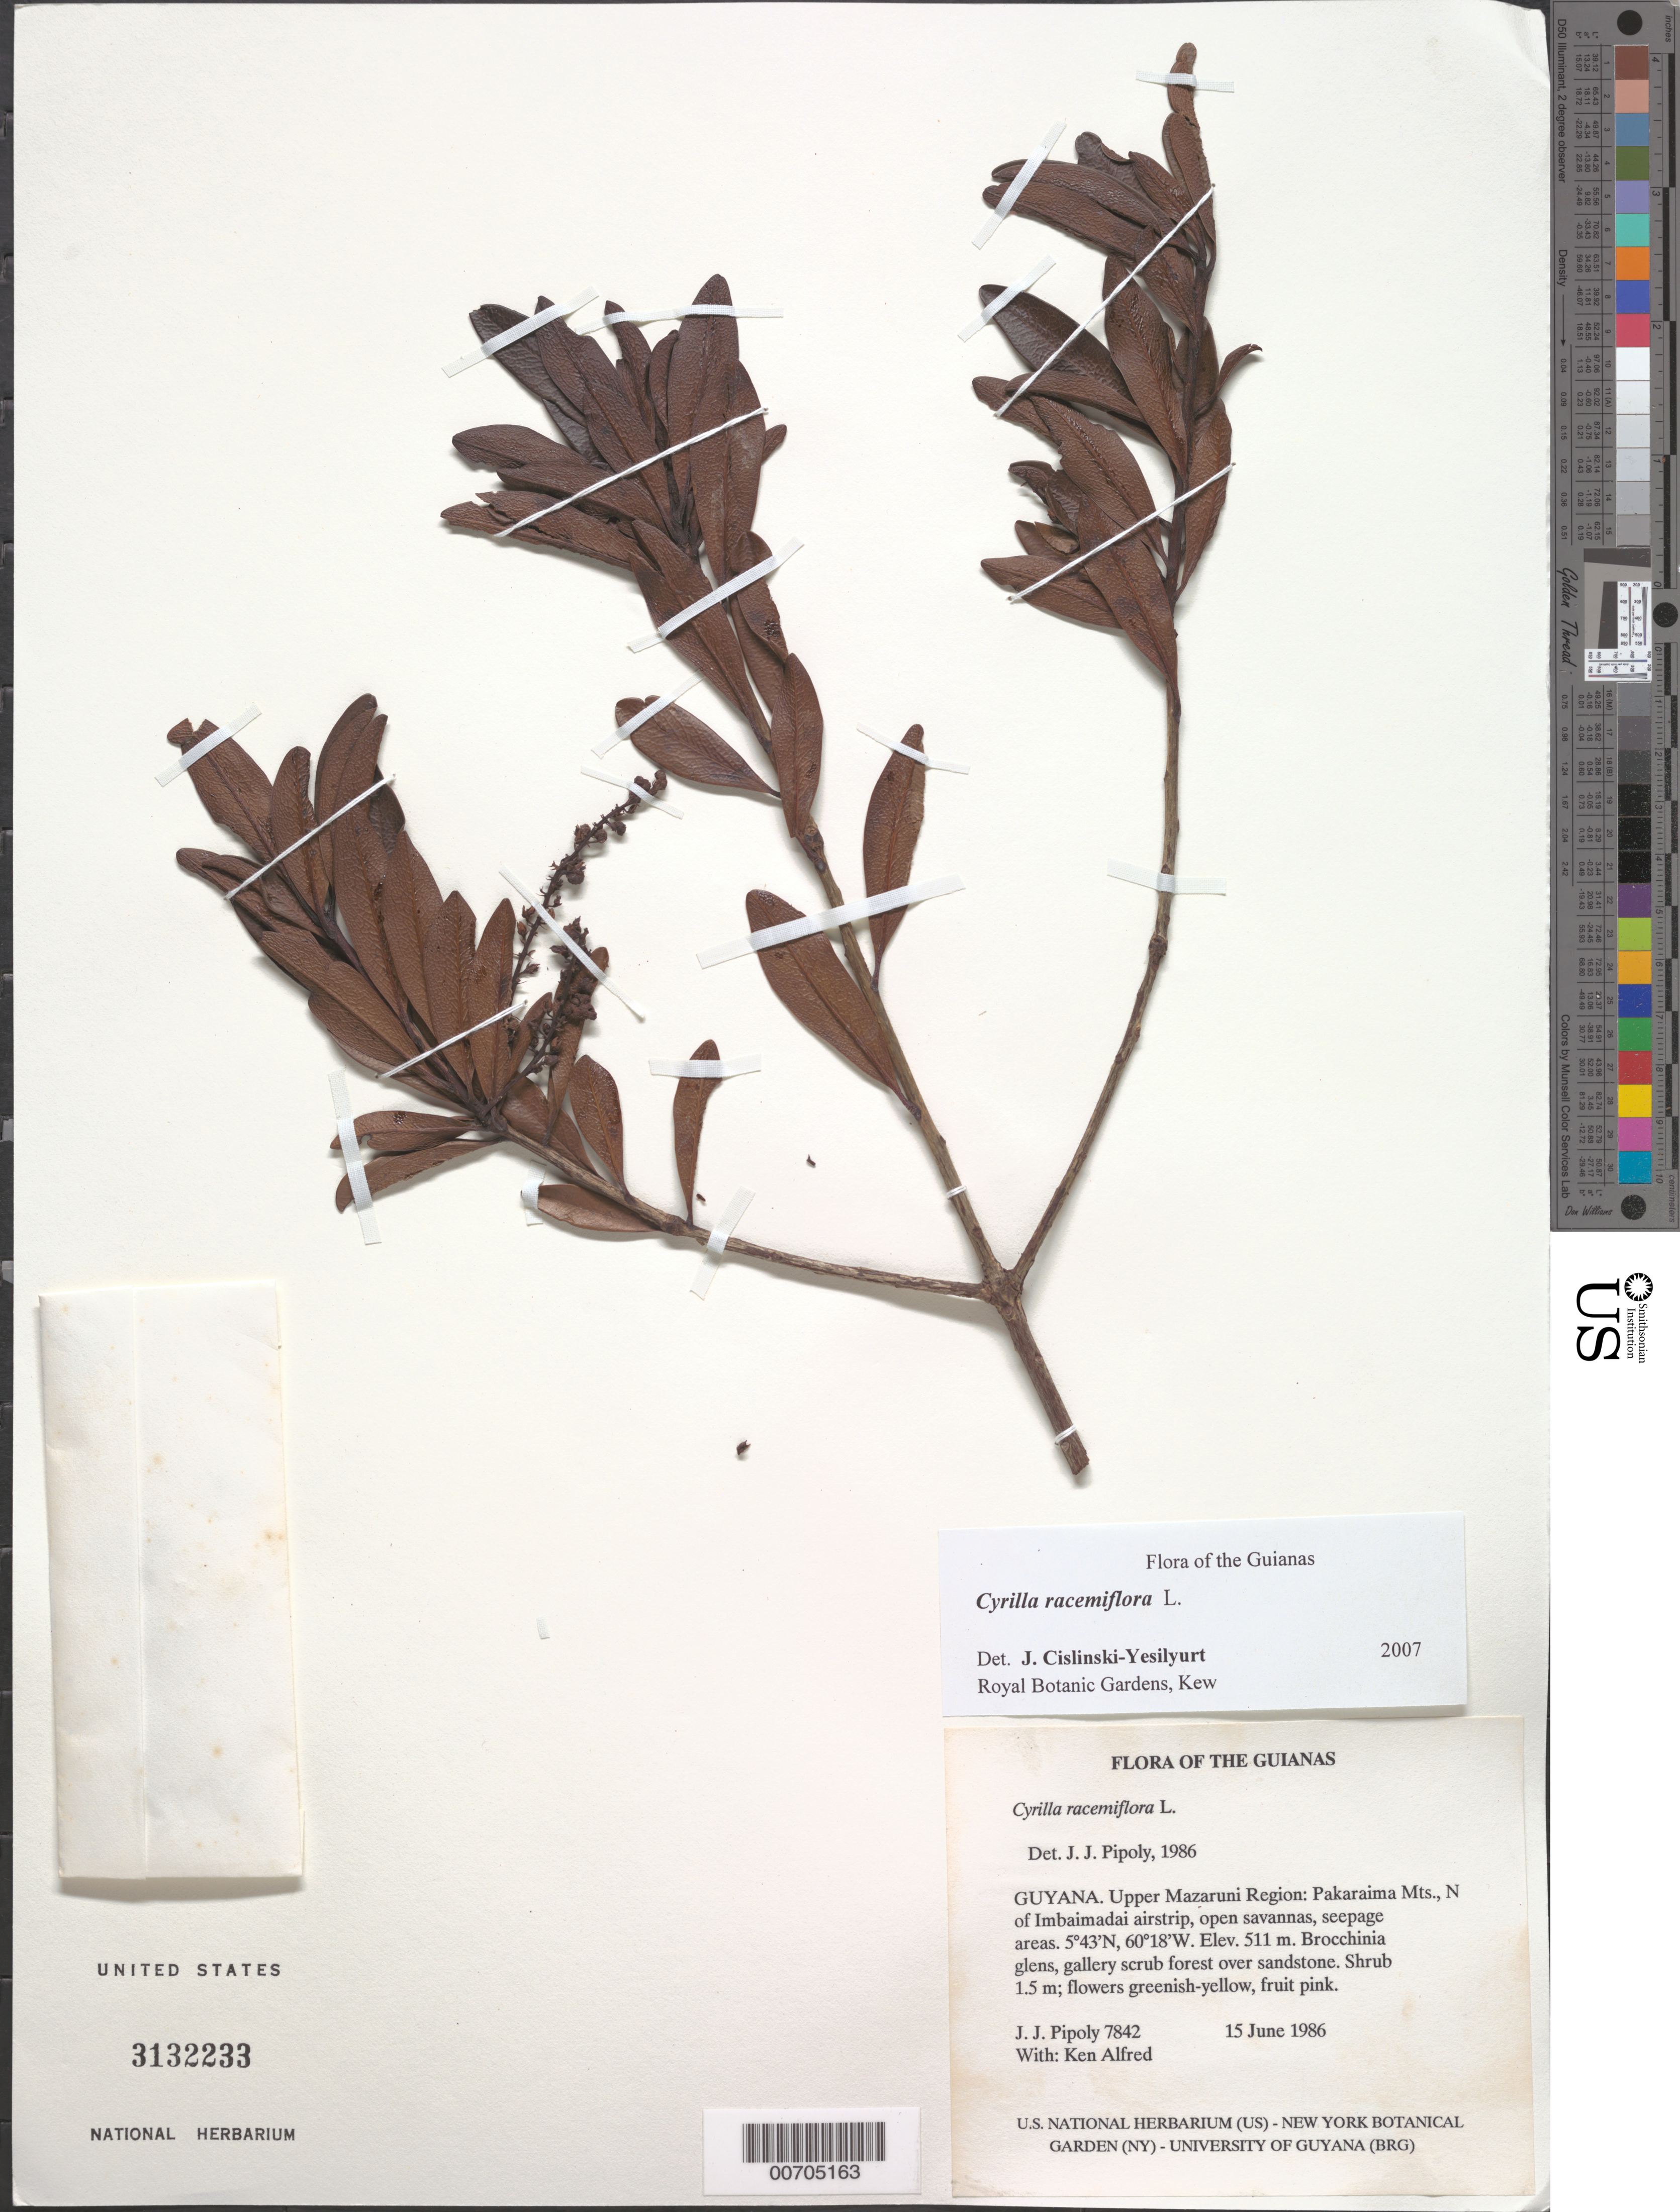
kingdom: Plantae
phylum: Tracheophyta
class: Magnoliopsida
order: Ericales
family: Cyrillaceae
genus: Cyrilla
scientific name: Cyrilla racemiflora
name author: L.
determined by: Yesilyurt, J. C.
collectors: J. J. Pipoly & K. Alfred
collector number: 7842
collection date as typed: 15 June 1986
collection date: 1986-06-15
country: Guyana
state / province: Cuyuni-Mazaruni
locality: Pakaraima Mts., N of Imbaimadai airstrip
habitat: Open savannas, seepage areas, Brocchinia glens, gallery scrub forest over sandstone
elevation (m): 511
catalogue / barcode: US 3132233